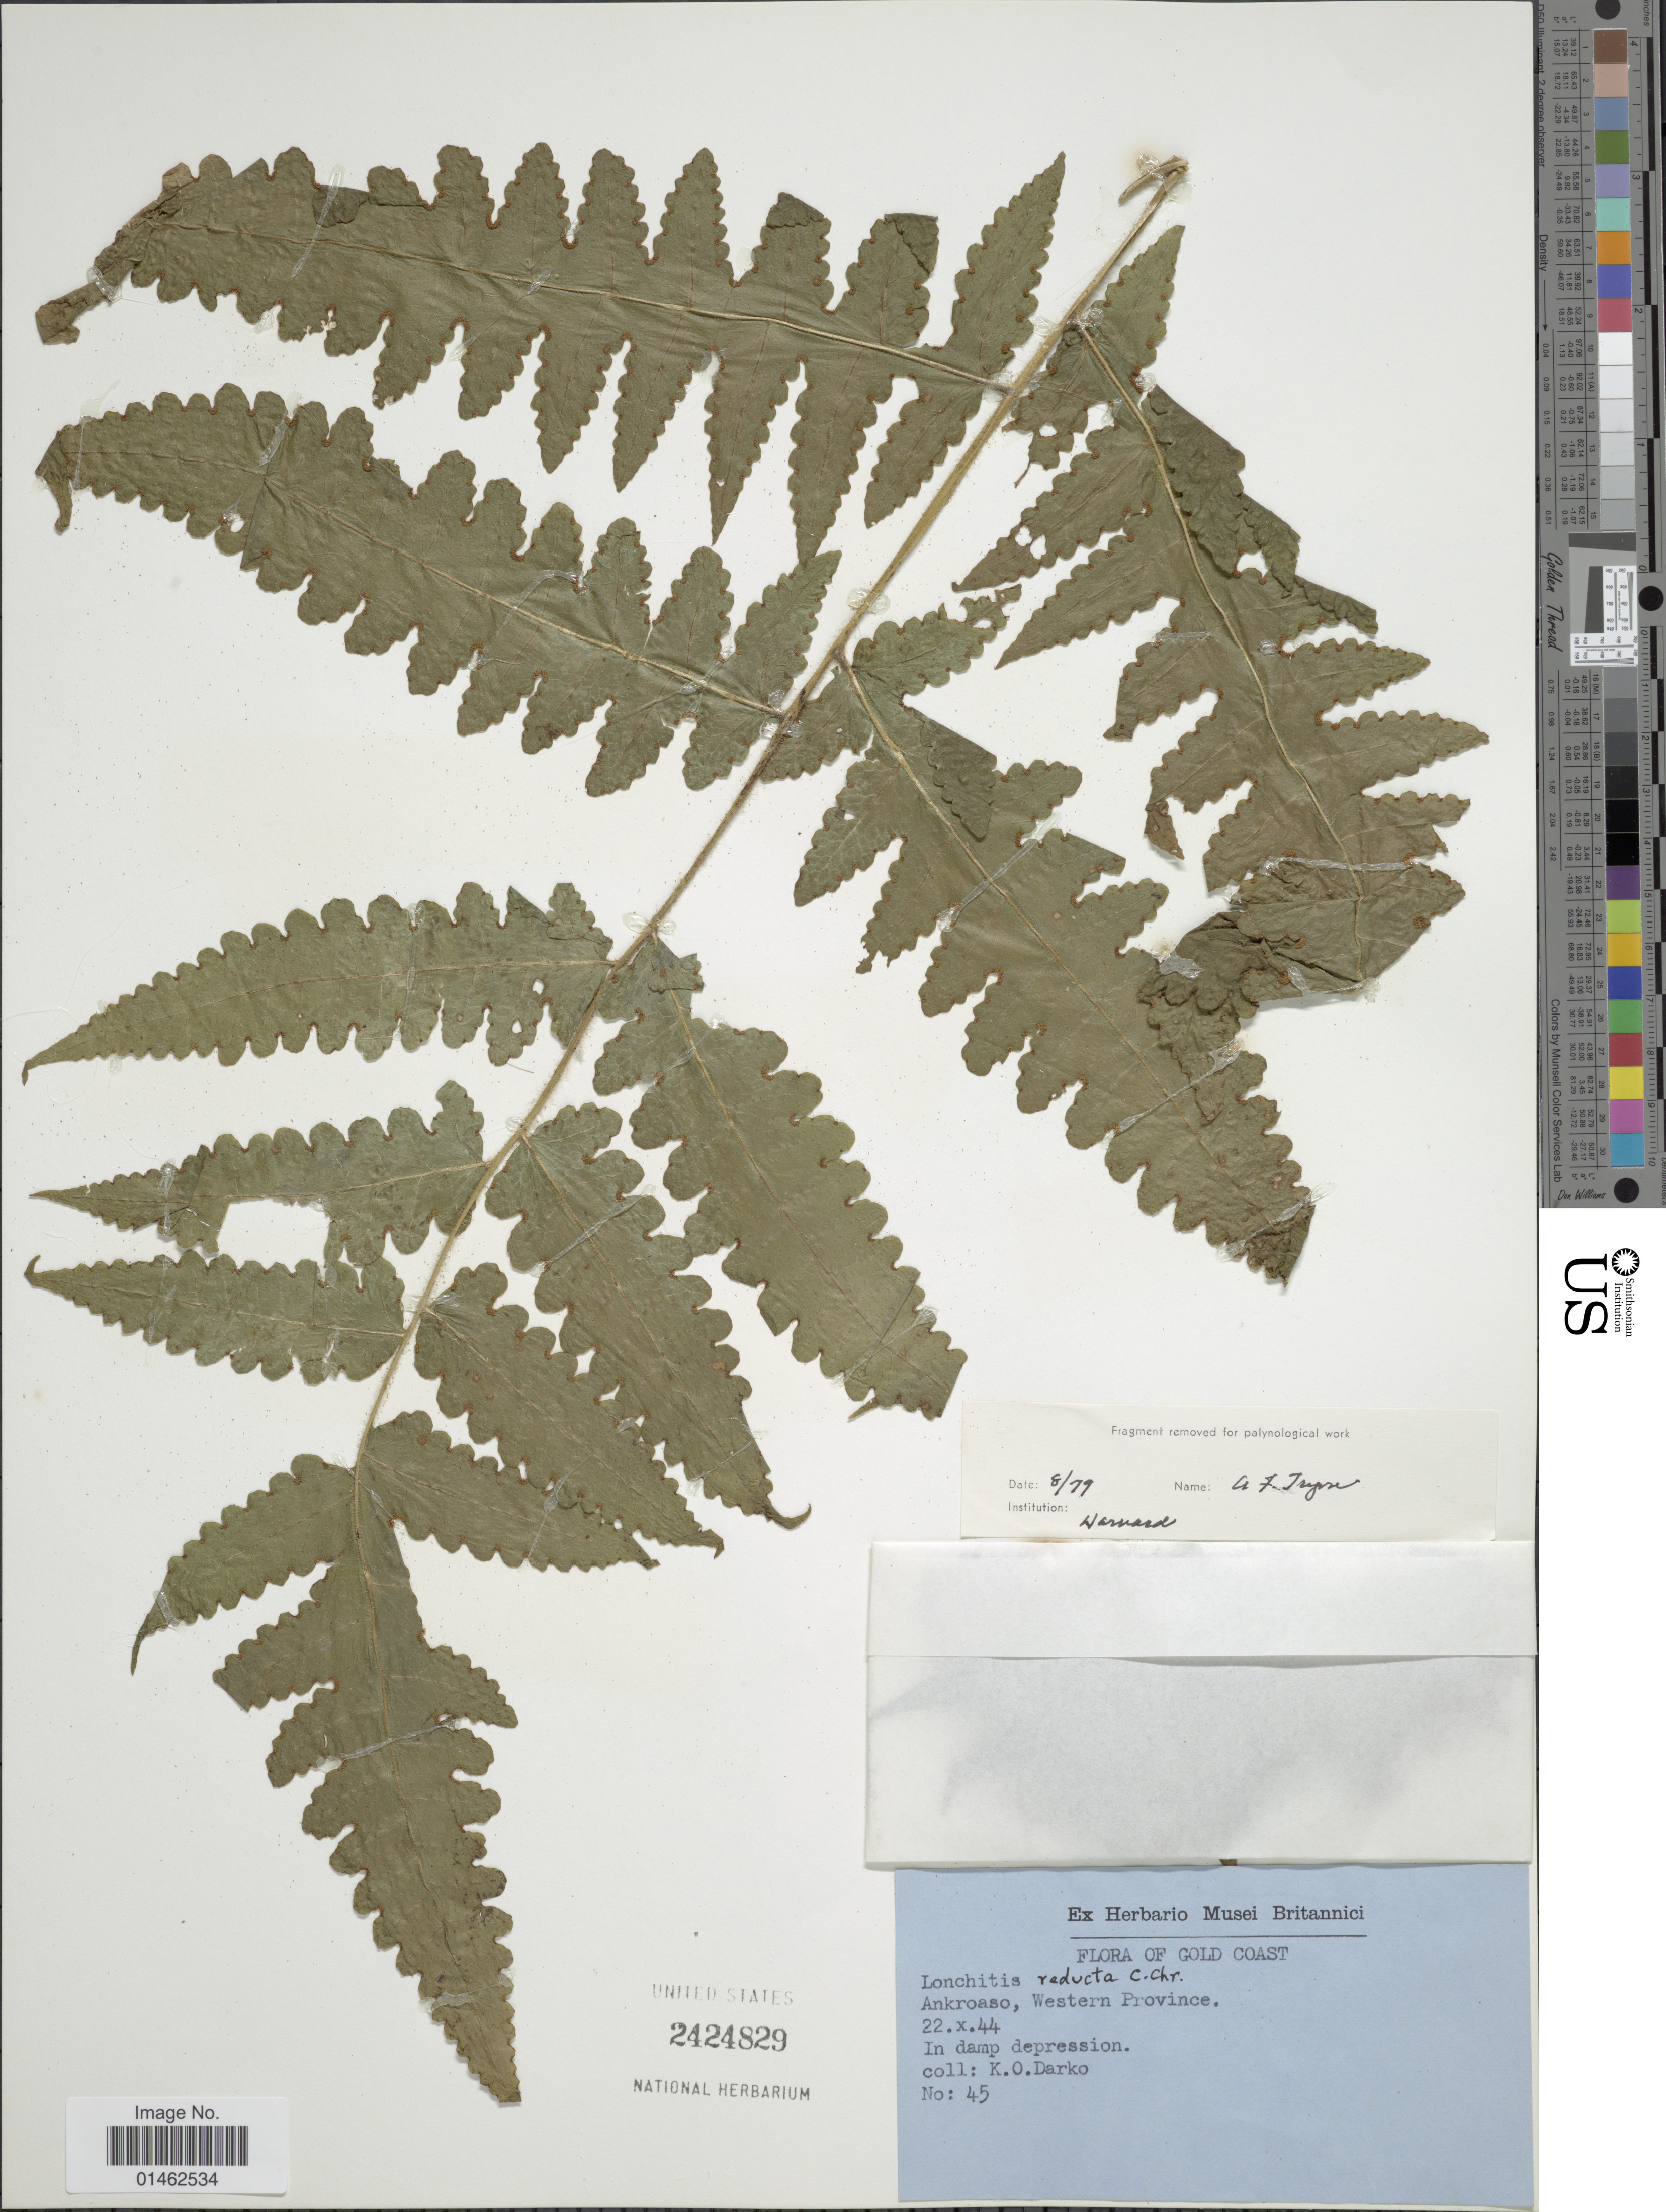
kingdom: Plantae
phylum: Tracheophyta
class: Polypodiopsida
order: Polypodiales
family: Dennstaedtiaceae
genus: Blotiella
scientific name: Blotiella reducta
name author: (C. Chr.) R.M. Tryon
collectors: K. Darko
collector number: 45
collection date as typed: Transcribed d/m/y: 22/10/44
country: Ghana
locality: Gold Coast, Ankroaso, Western Province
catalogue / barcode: US 2424829